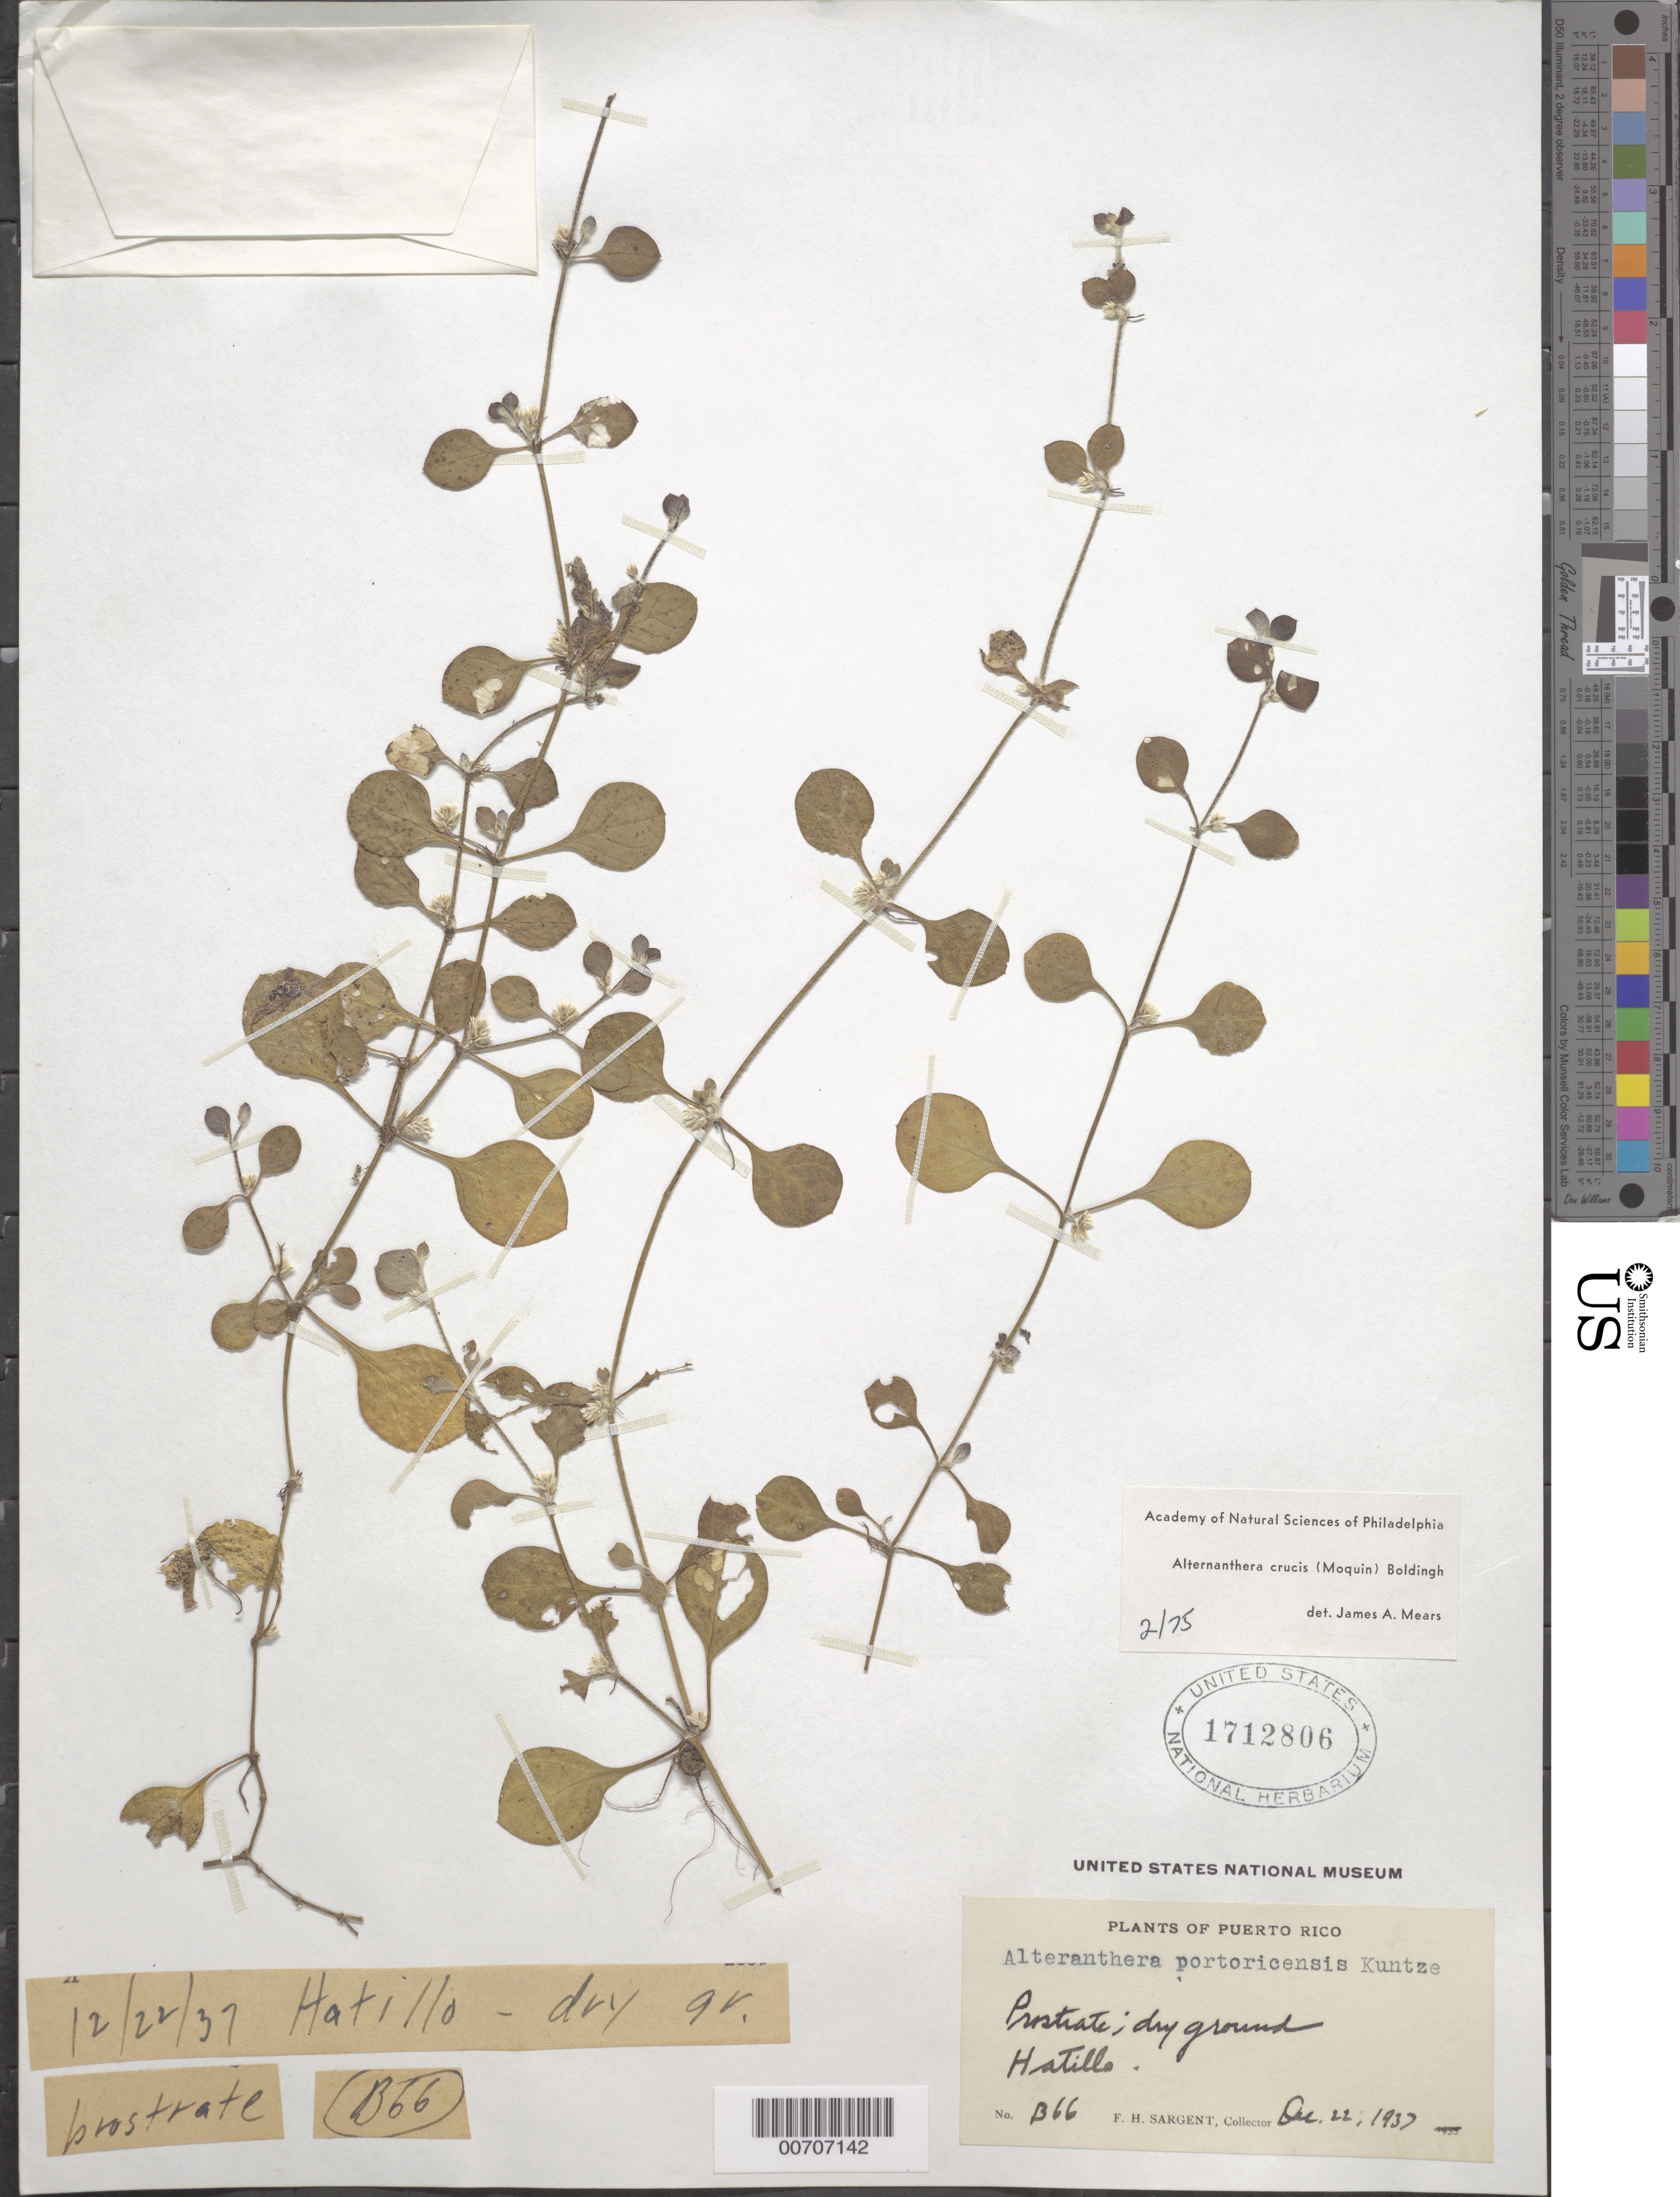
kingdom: Plantae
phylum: Tracheophyta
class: Magnoliopsida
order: Caryophyllales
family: Amaranthaceae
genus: Alternanthera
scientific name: Alternanthera crucis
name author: (Moq.) Bold.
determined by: Mears, J. A., (PH), Academy of Natural Sciences of Philadelphia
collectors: F. H. Sargent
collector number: B 66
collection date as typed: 22 Dec 1937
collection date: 1937-12-22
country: Puerto Rico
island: Greater Antilles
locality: Hatillo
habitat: Dry ground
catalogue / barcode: US 1712806